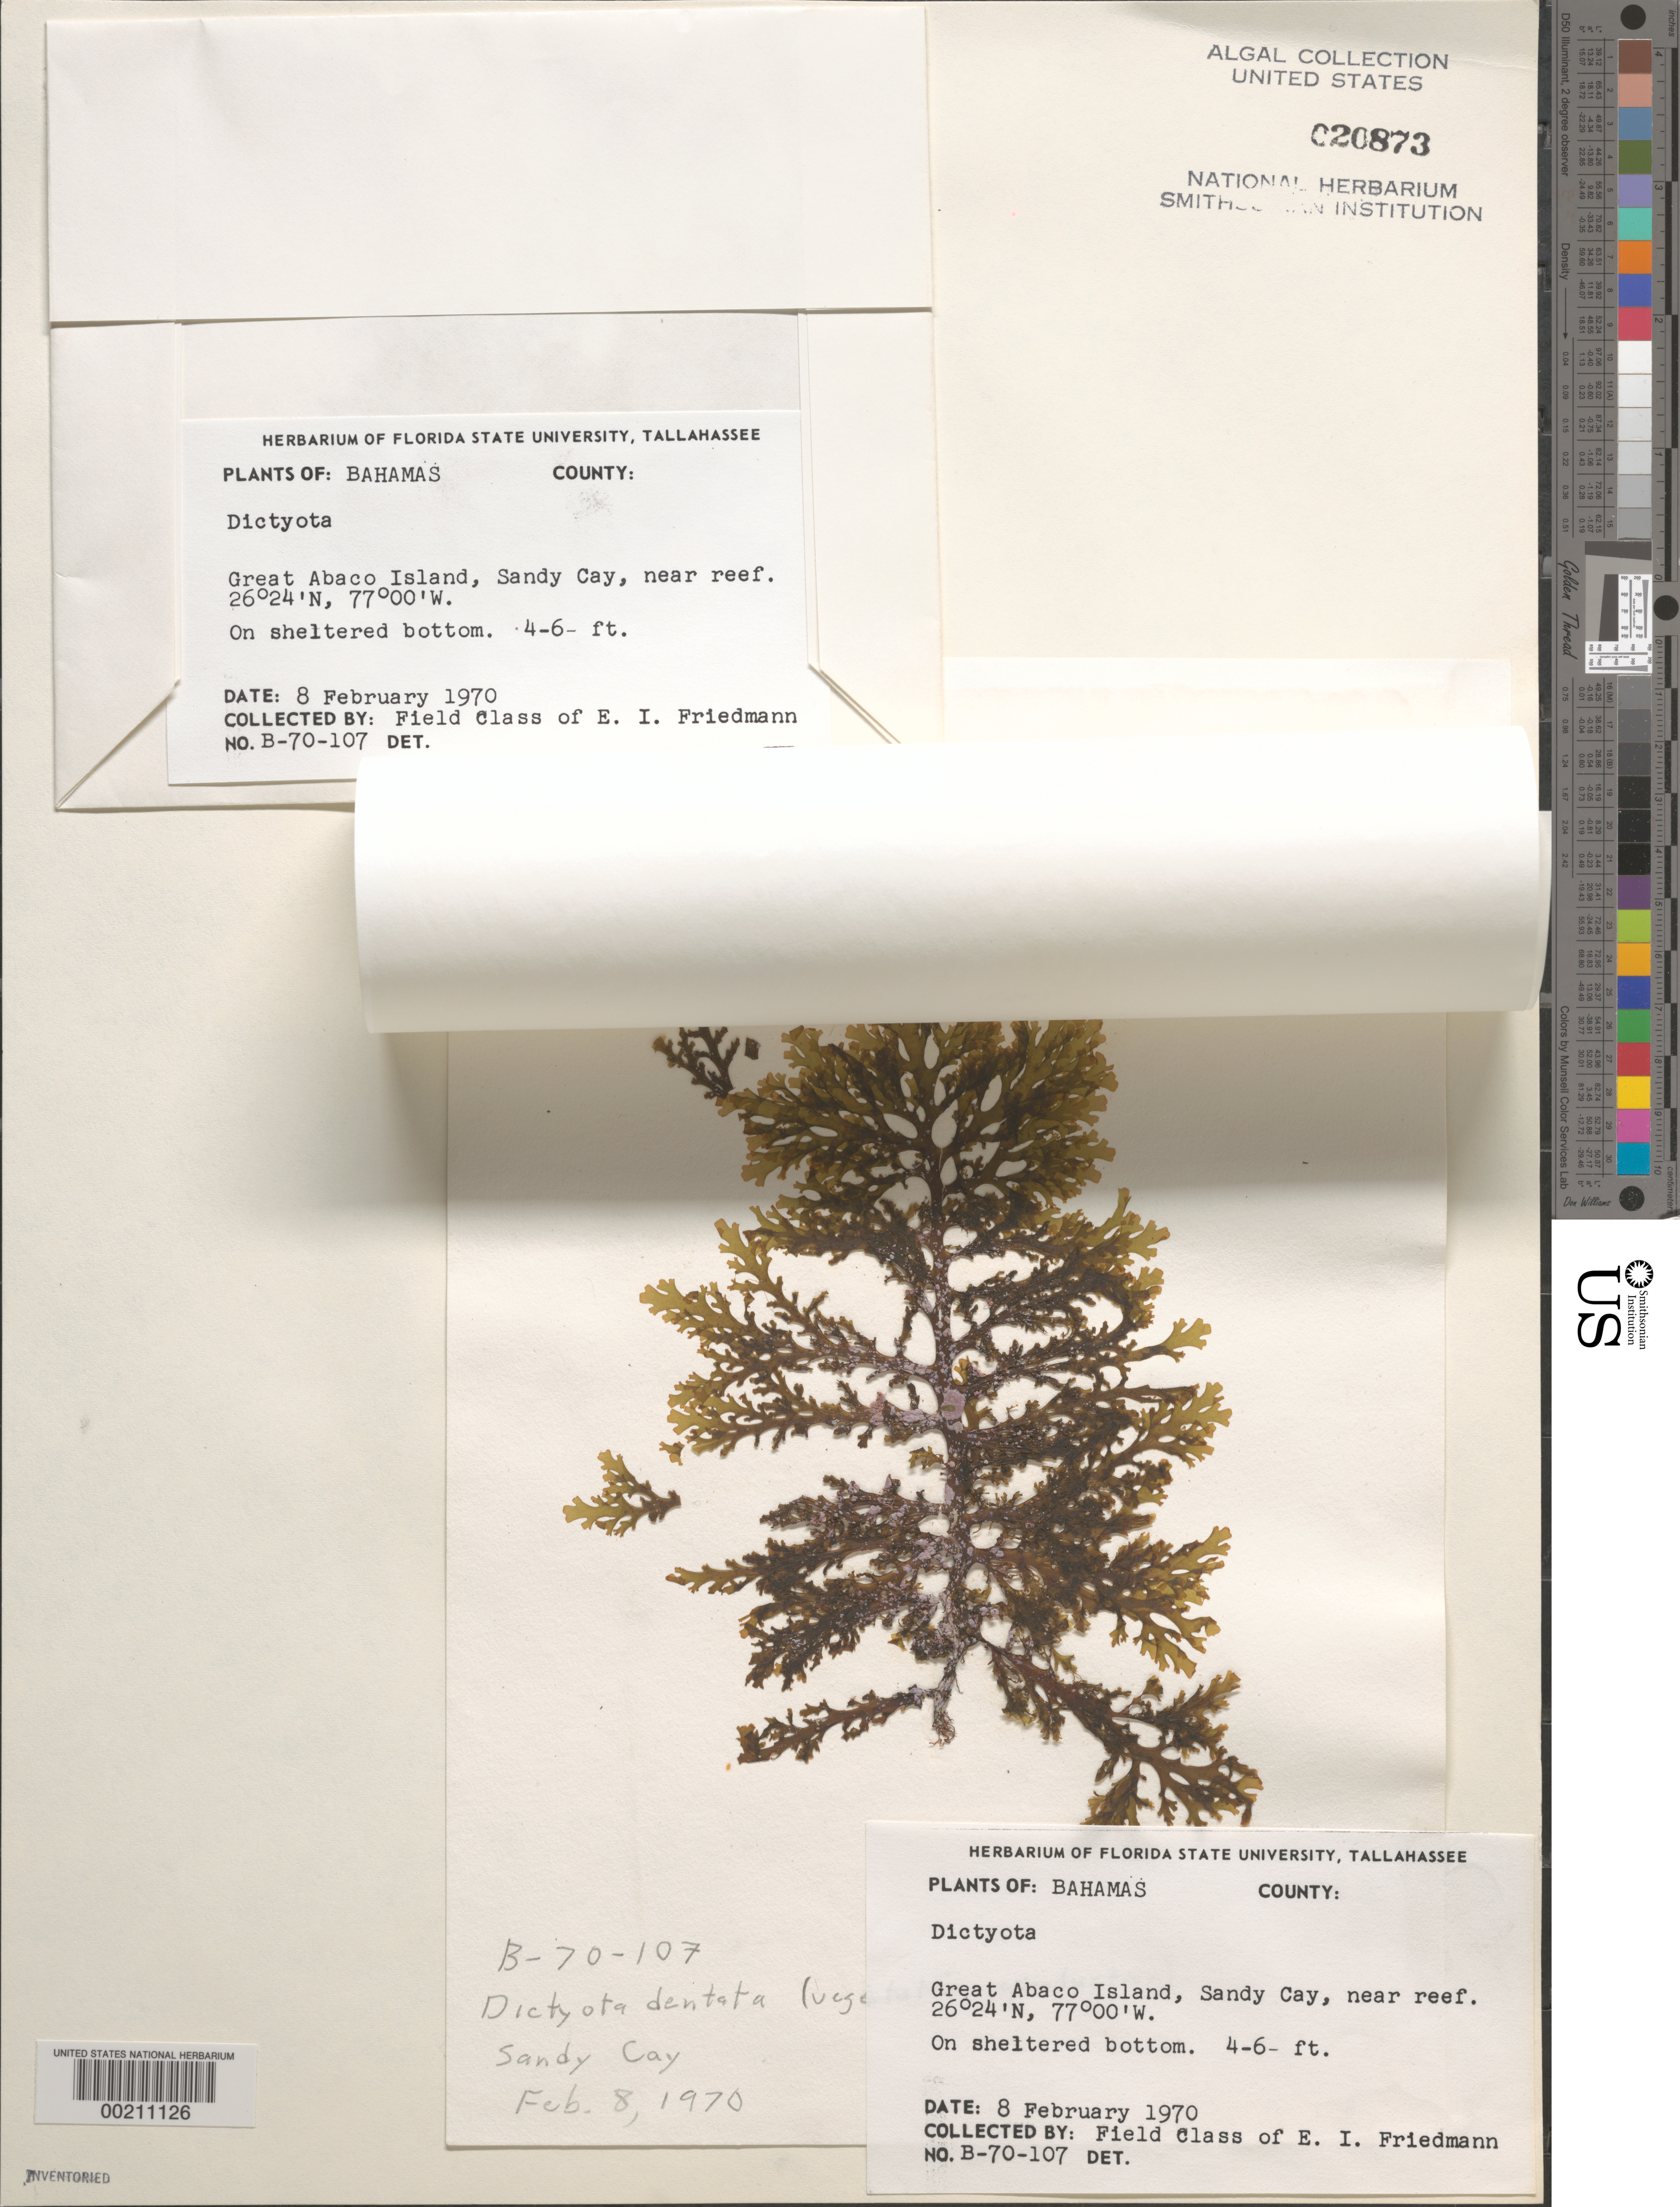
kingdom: Chromista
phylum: Ochrophyta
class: Phaeophyceae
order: Dictyotales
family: Dictyotaceae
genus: Dictyota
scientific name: Dictyota sp.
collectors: E. Friedmann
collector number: B-70-107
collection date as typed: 08 Feb 1970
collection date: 1970-02-08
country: Bahamas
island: Great Abaco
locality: Sandy Cay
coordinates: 26 24" N, 77 00" W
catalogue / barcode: US 20873